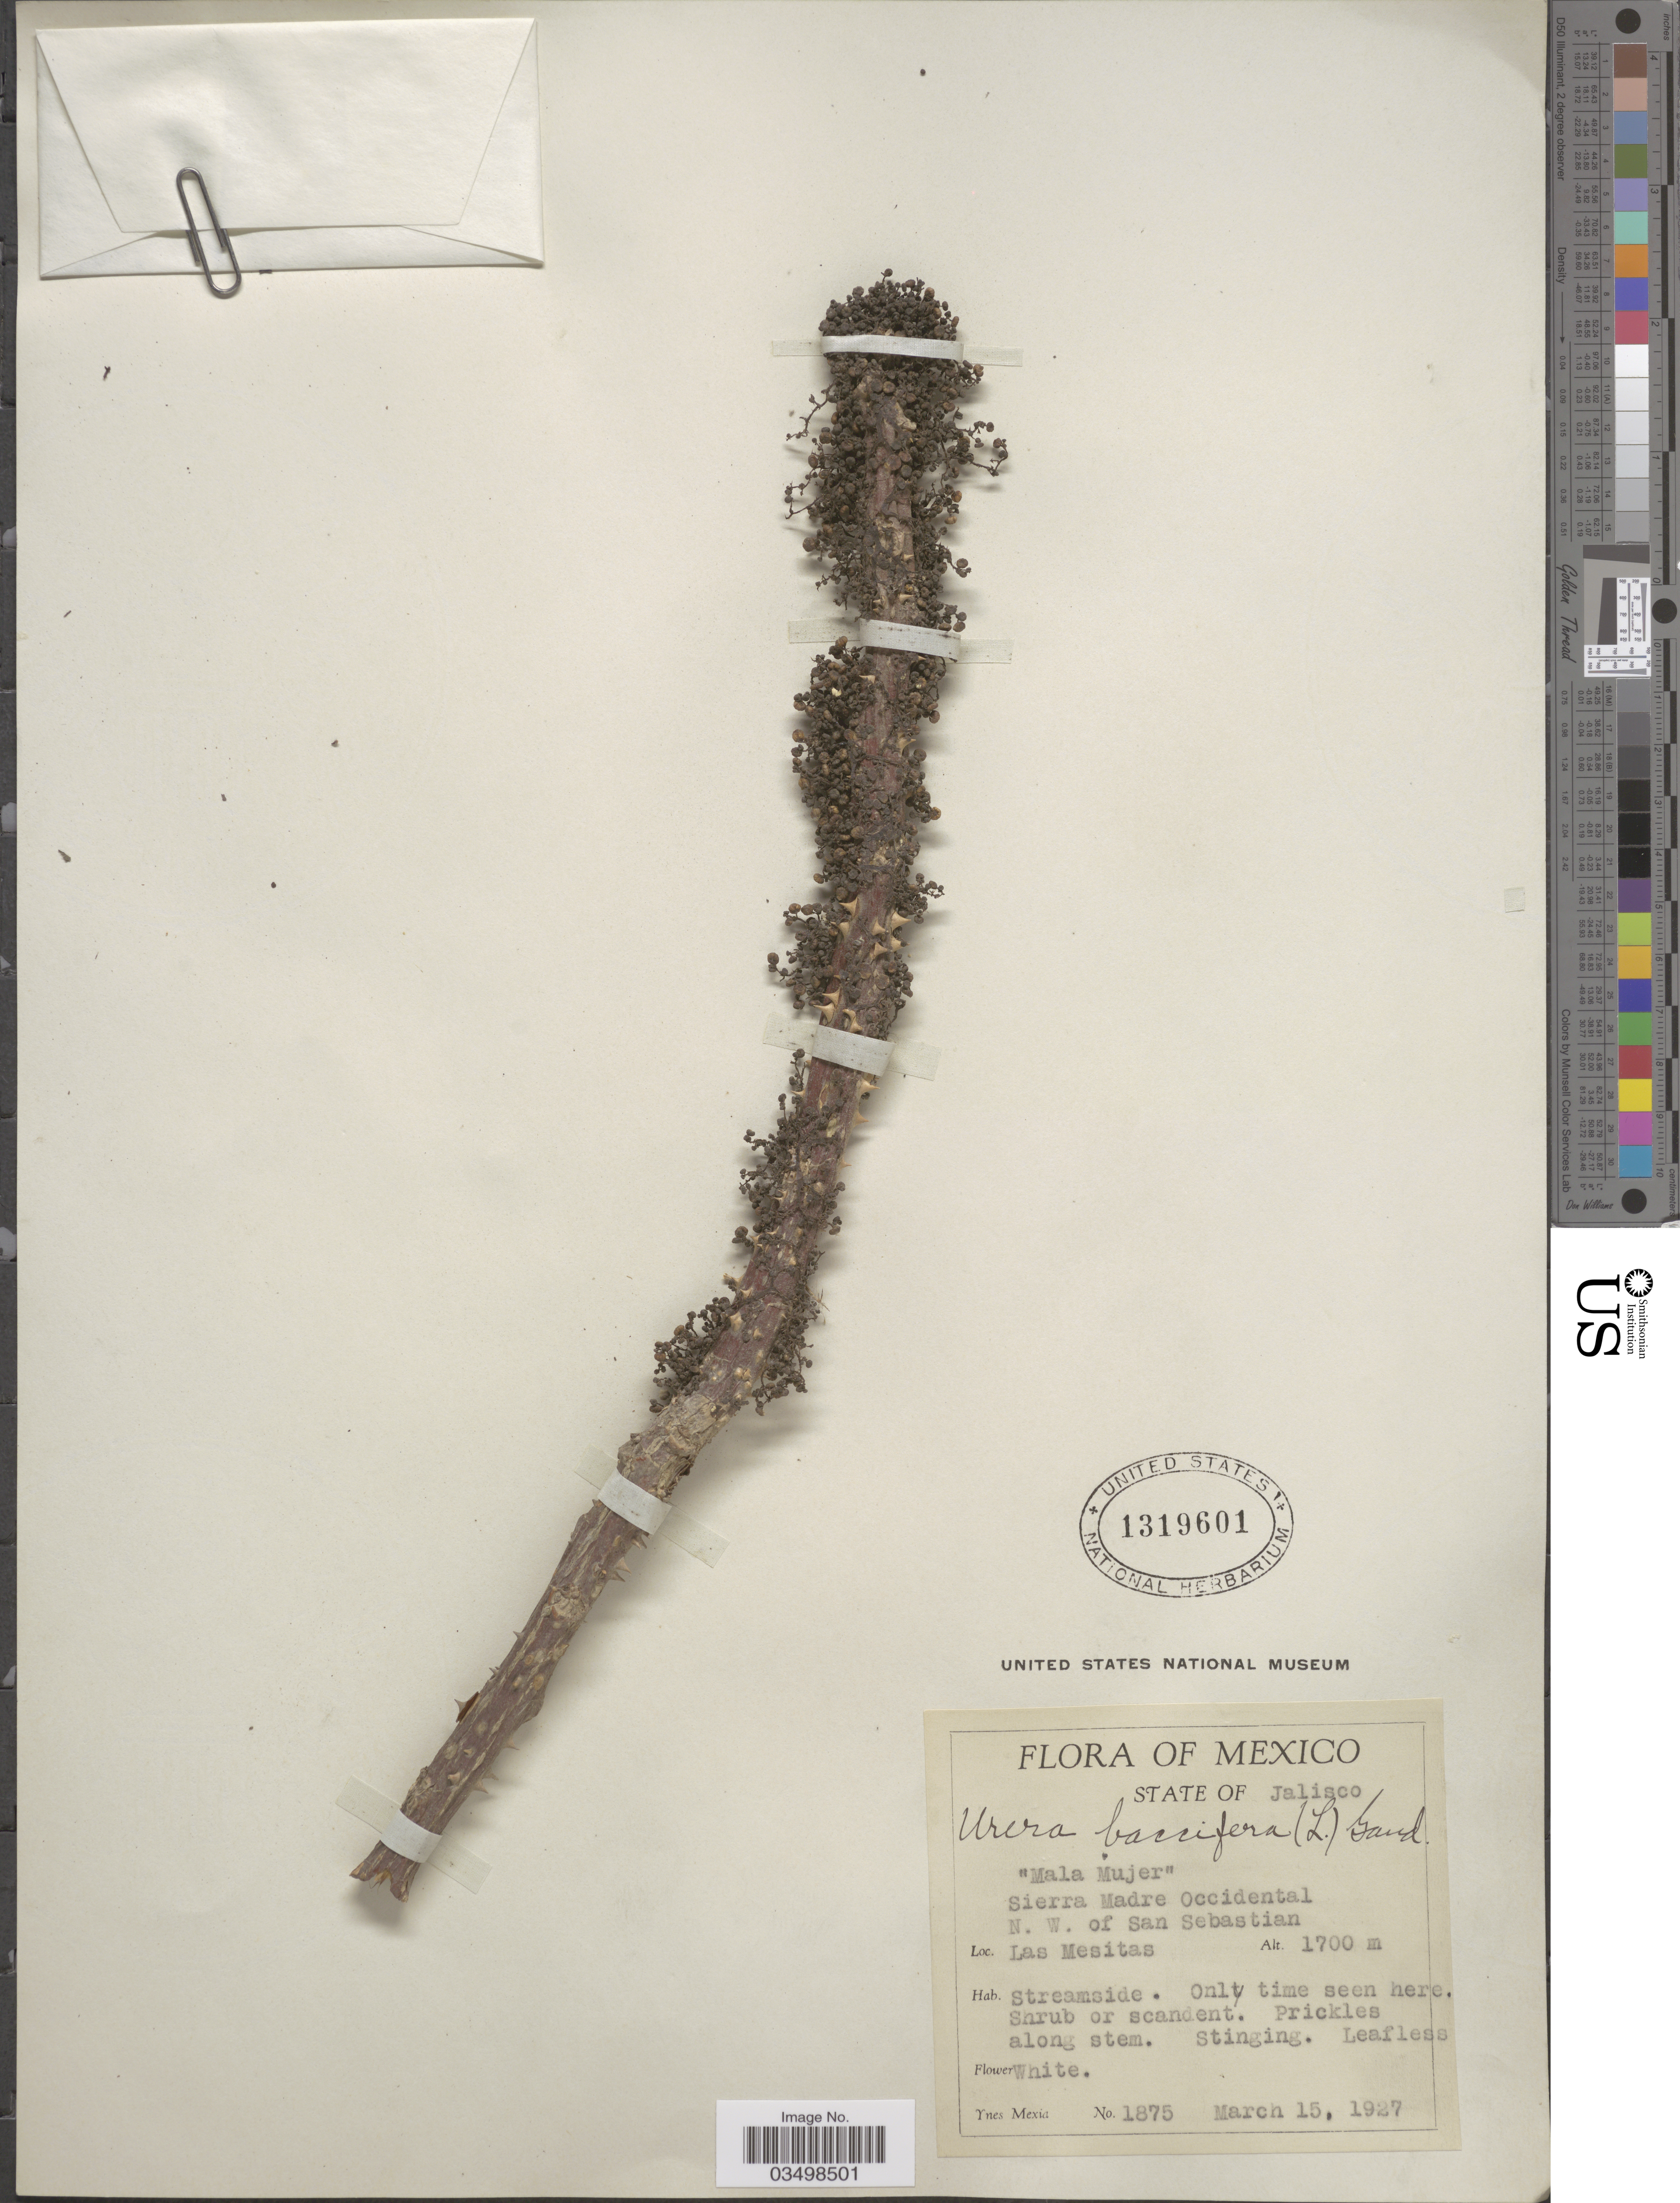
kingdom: Plantae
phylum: Tracheophyta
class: Magnoliopsida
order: Rosales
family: Urticaceae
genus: Urera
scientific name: Urera baccifera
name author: (L.) Gaudich. ex Wedd.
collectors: Y. Mexia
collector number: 1875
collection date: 1927-03-15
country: Mexico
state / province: Jalisco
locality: Mala Mujer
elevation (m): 1700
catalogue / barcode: US 1319601